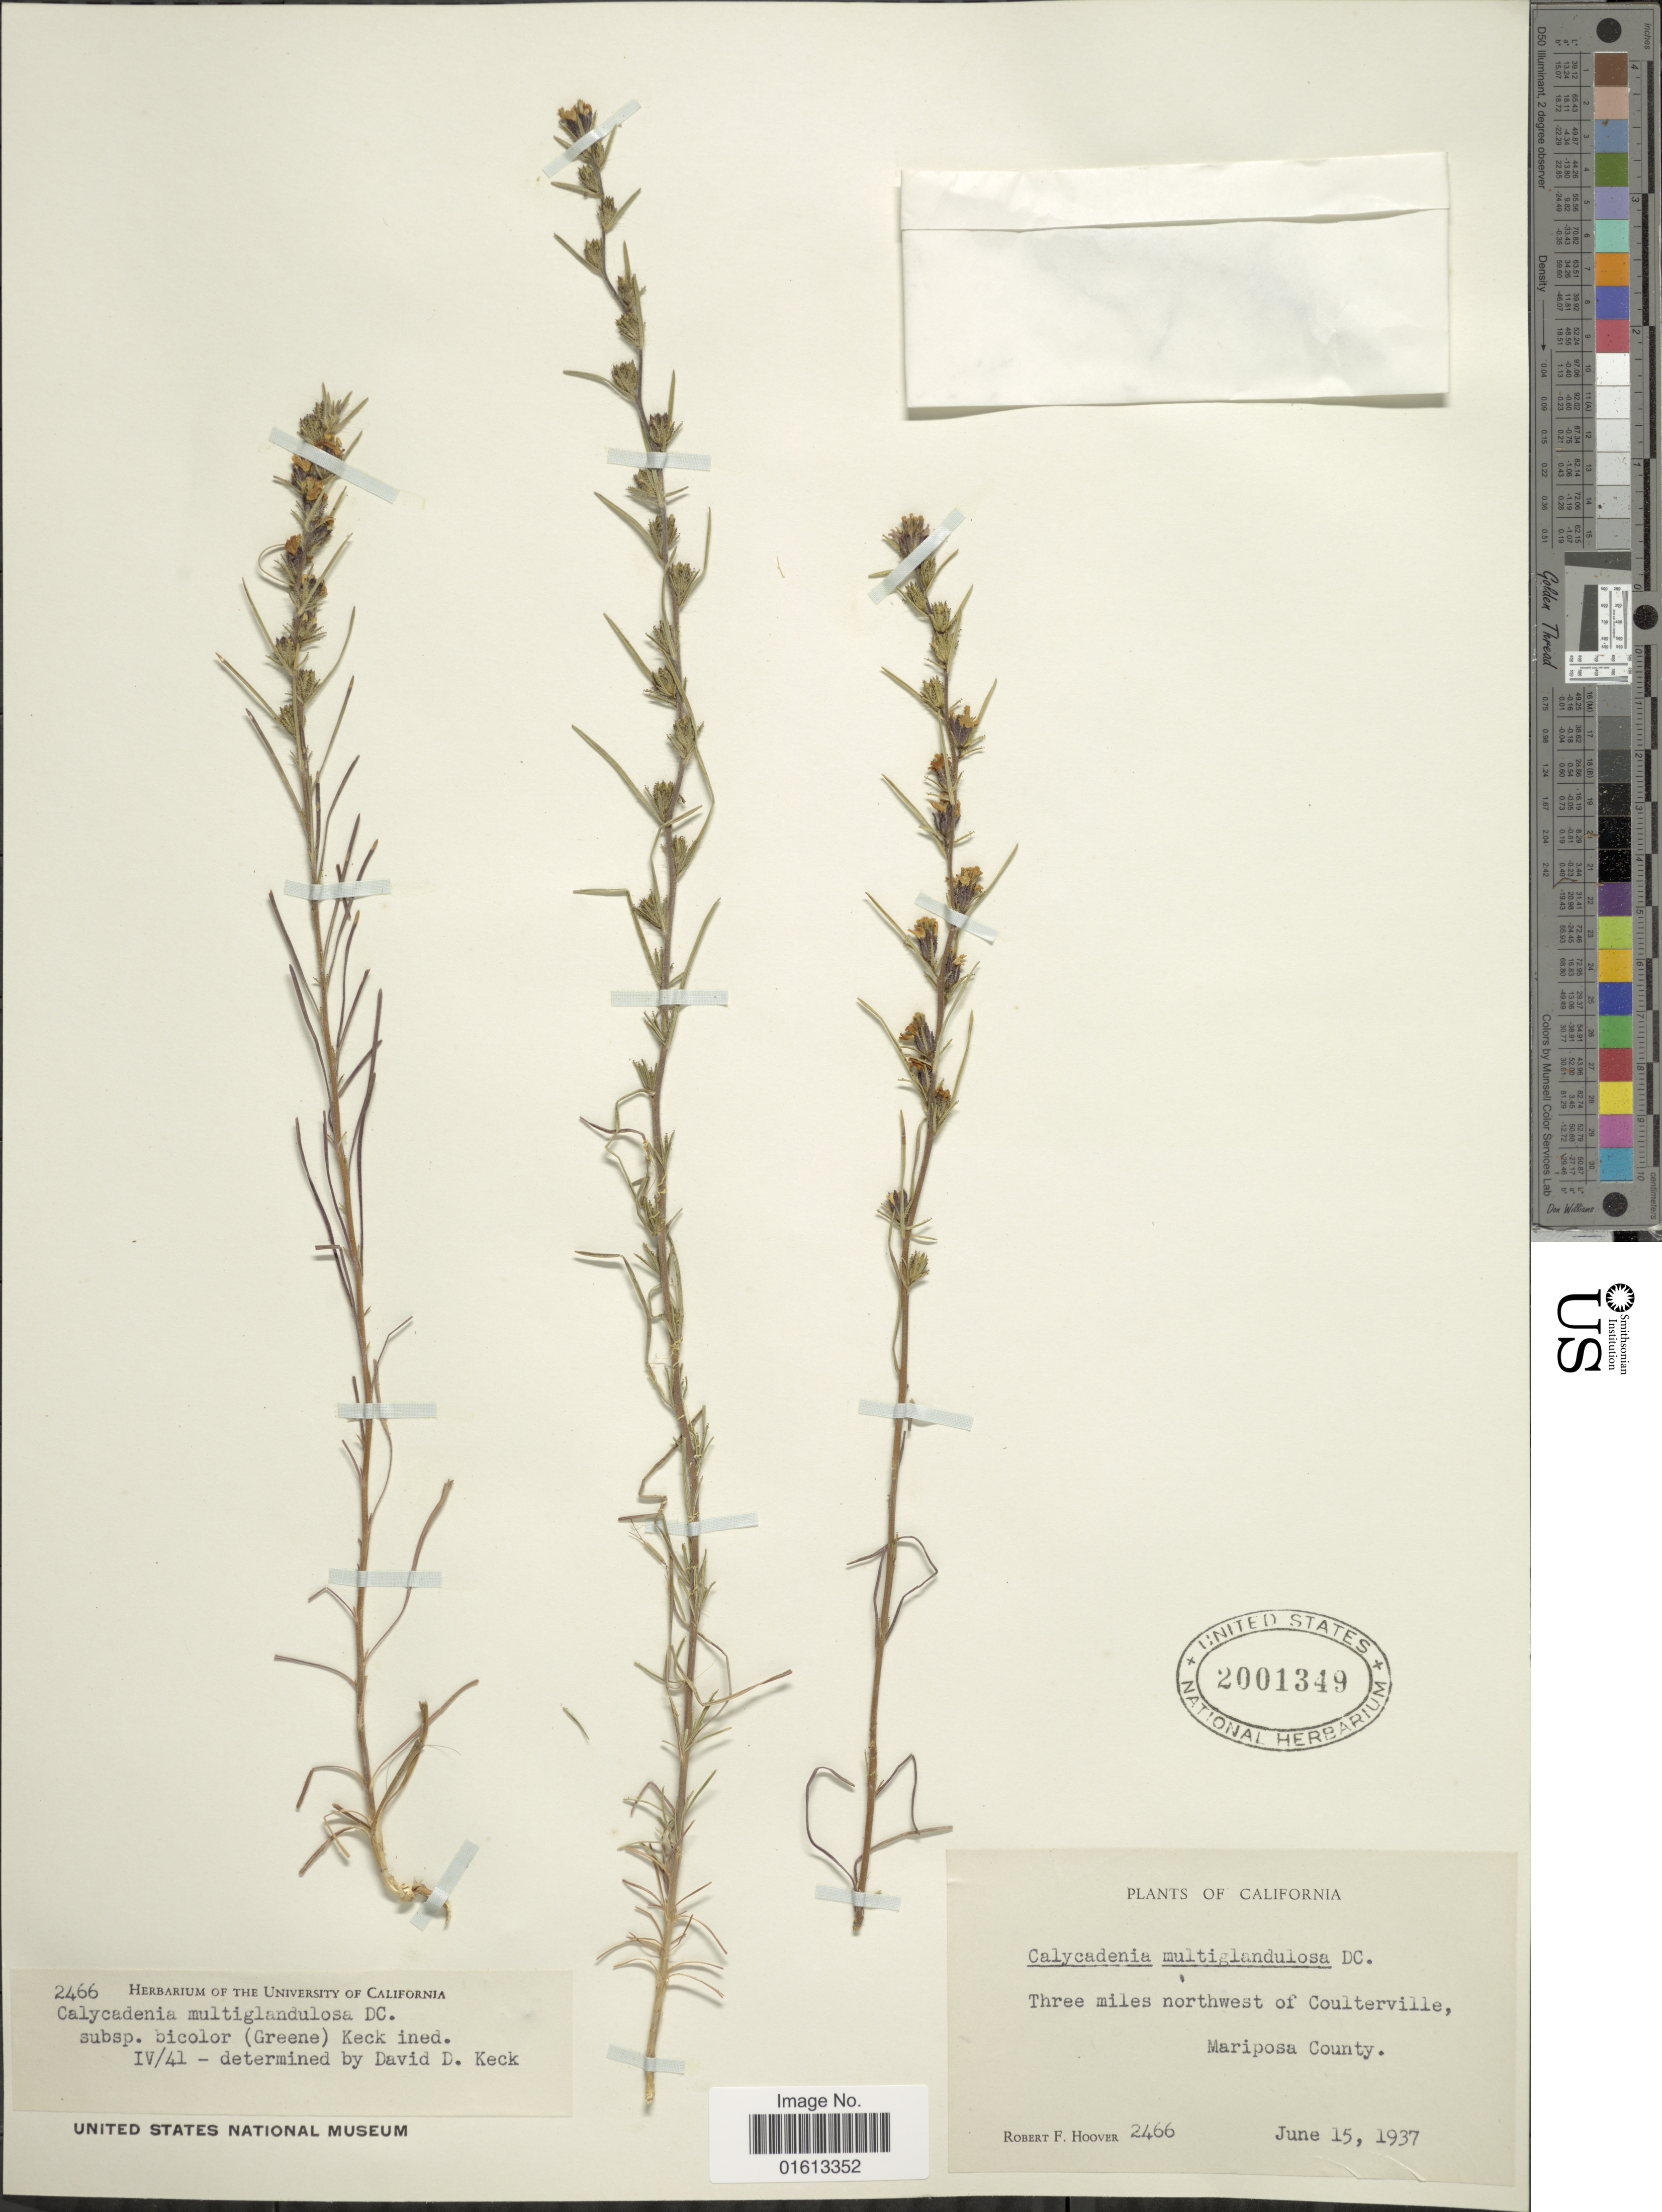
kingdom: Plantae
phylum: Tracheophyta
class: Magnoliopsida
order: Asterales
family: Asteraceae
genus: Calycadenia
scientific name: Calycadenia multiglandulosa subsp. bicolor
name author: (Greene) D.D. Keck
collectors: R. F. Hoover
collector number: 2466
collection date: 1937-06-15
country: United States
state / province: California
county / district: Mariposa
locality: Three miles northwest of Coulterville, Mariposa County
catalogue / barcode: US 2001349